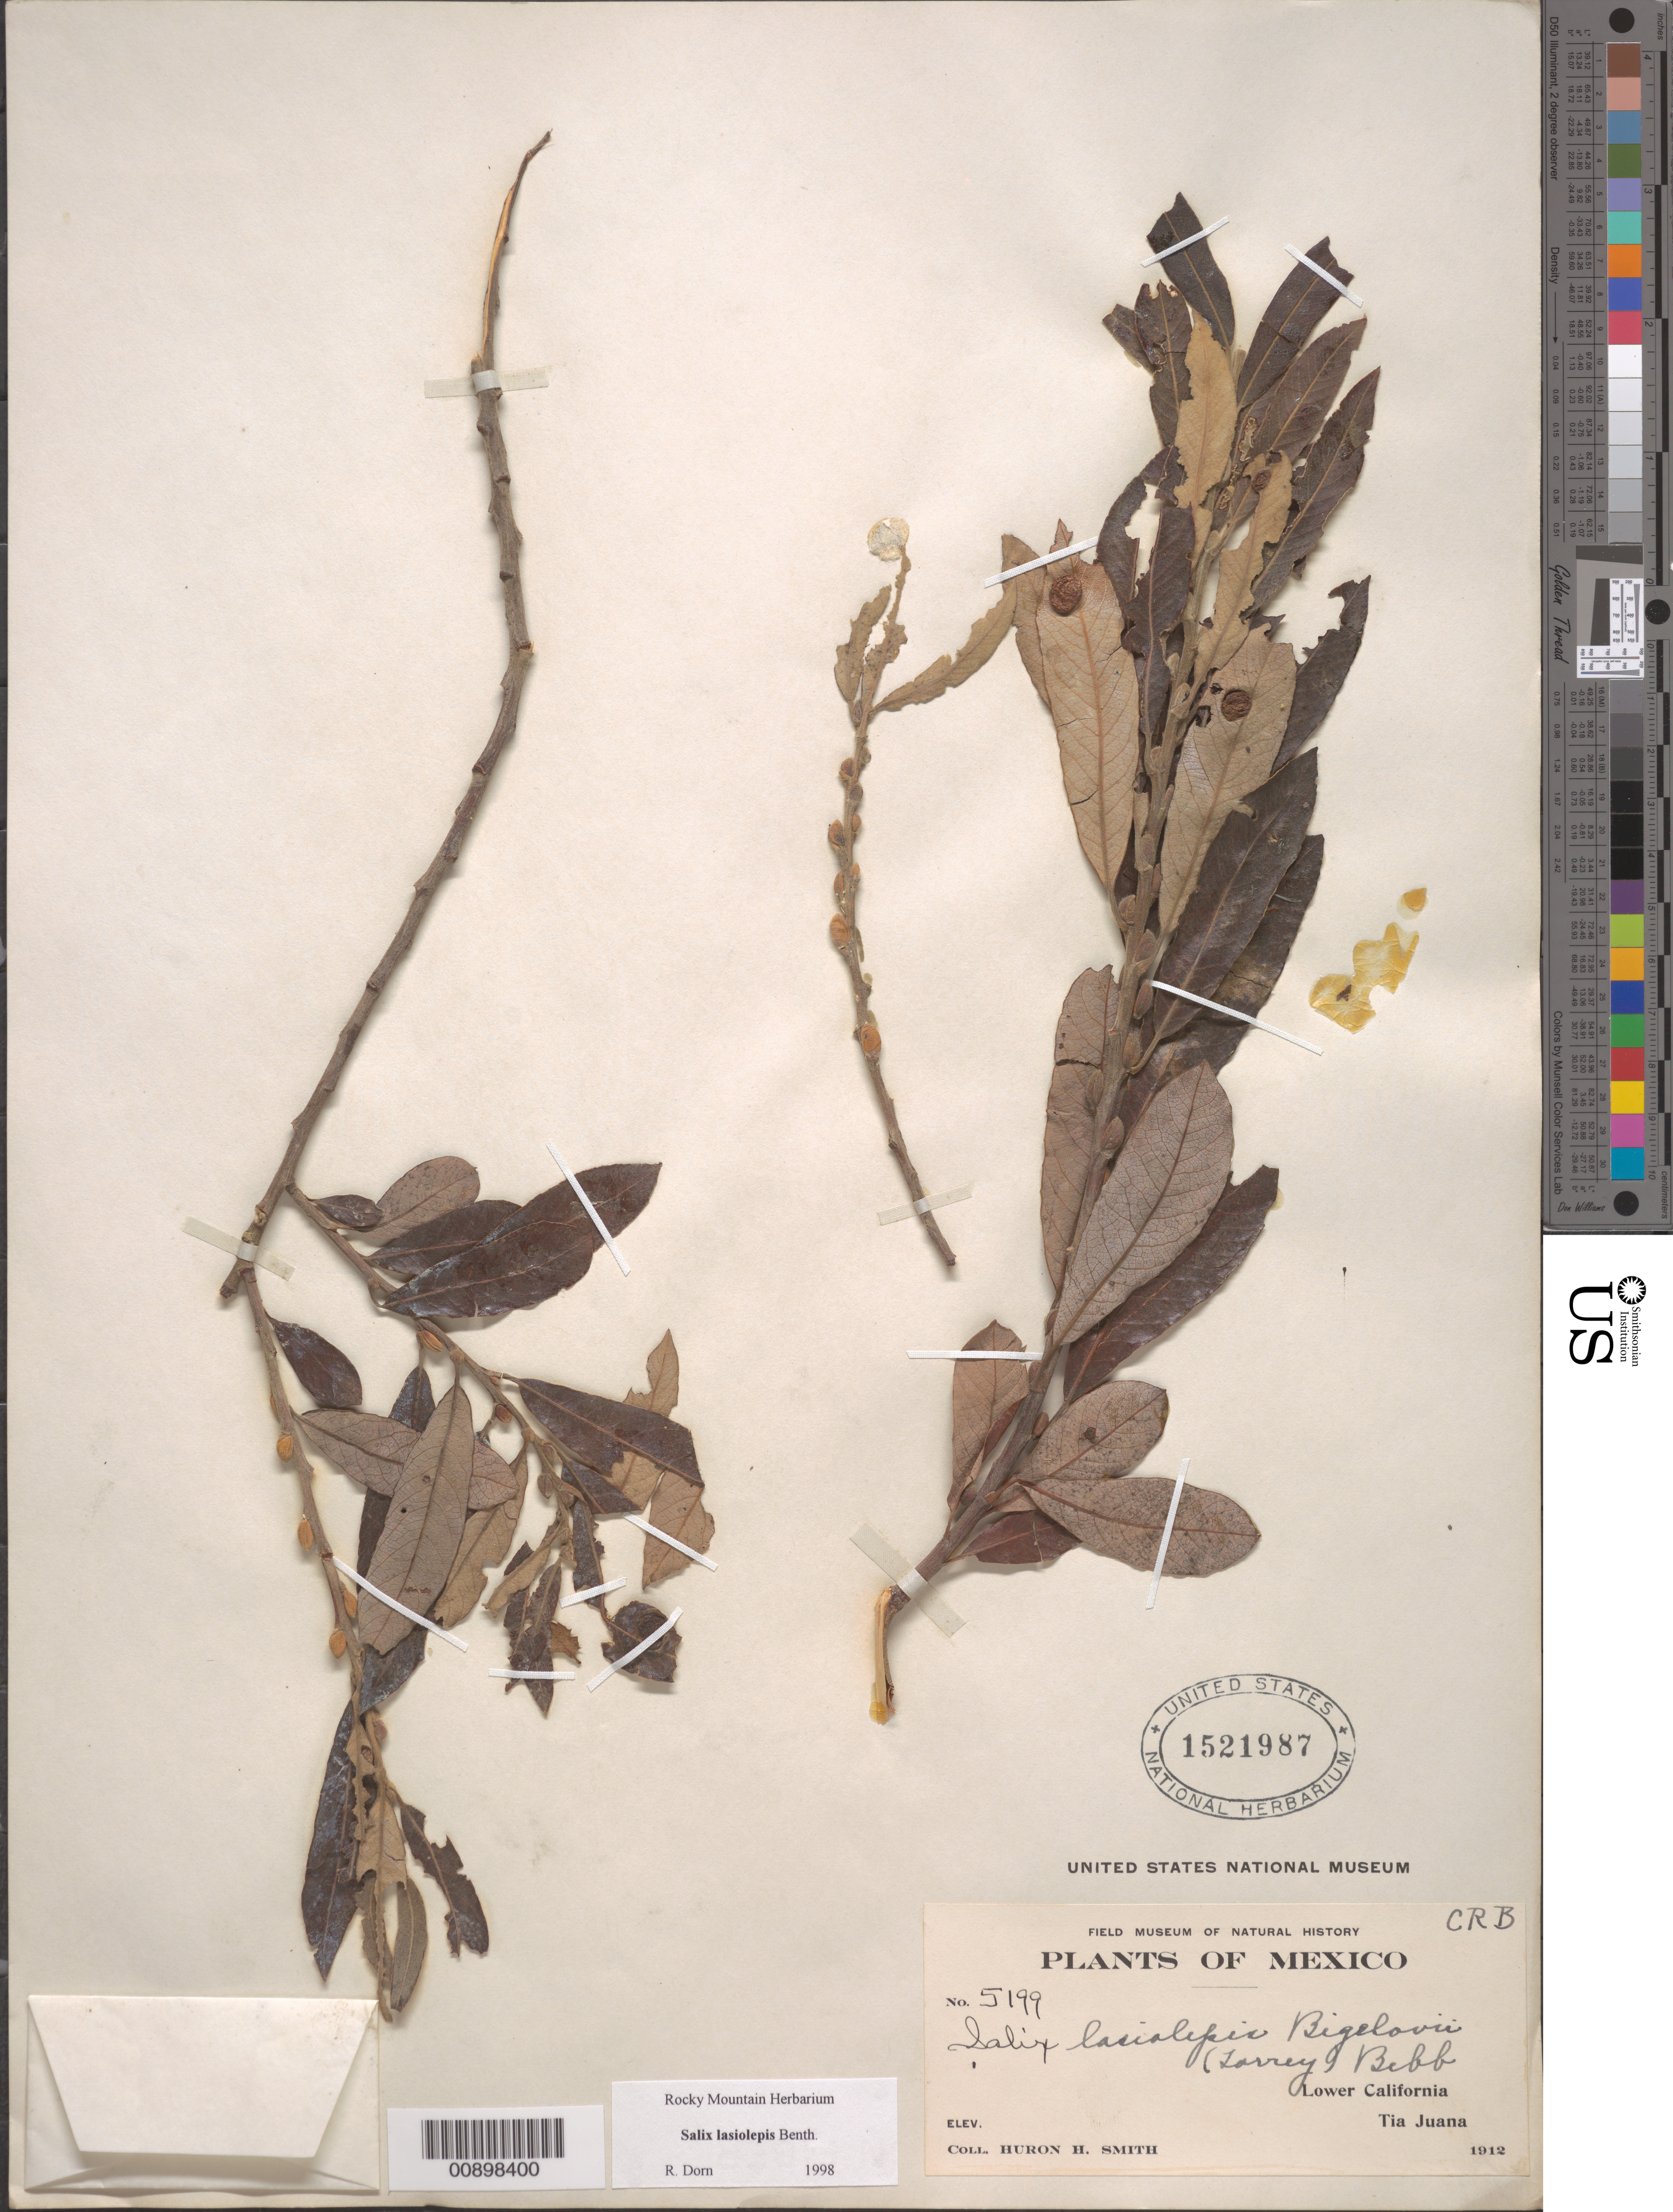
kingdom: Plantae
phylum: Tracheophyta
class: Magnoliopsida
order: Malpighiales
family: Salicaceae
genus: Salix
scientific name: Salix lasiolepis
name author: Benth.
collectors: Huron H. Smith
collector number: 5199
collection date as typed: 1912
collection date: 1912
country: Mexico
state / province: Baja California Norte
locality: Tia Juana, Lower California.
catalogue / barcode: US 1521987